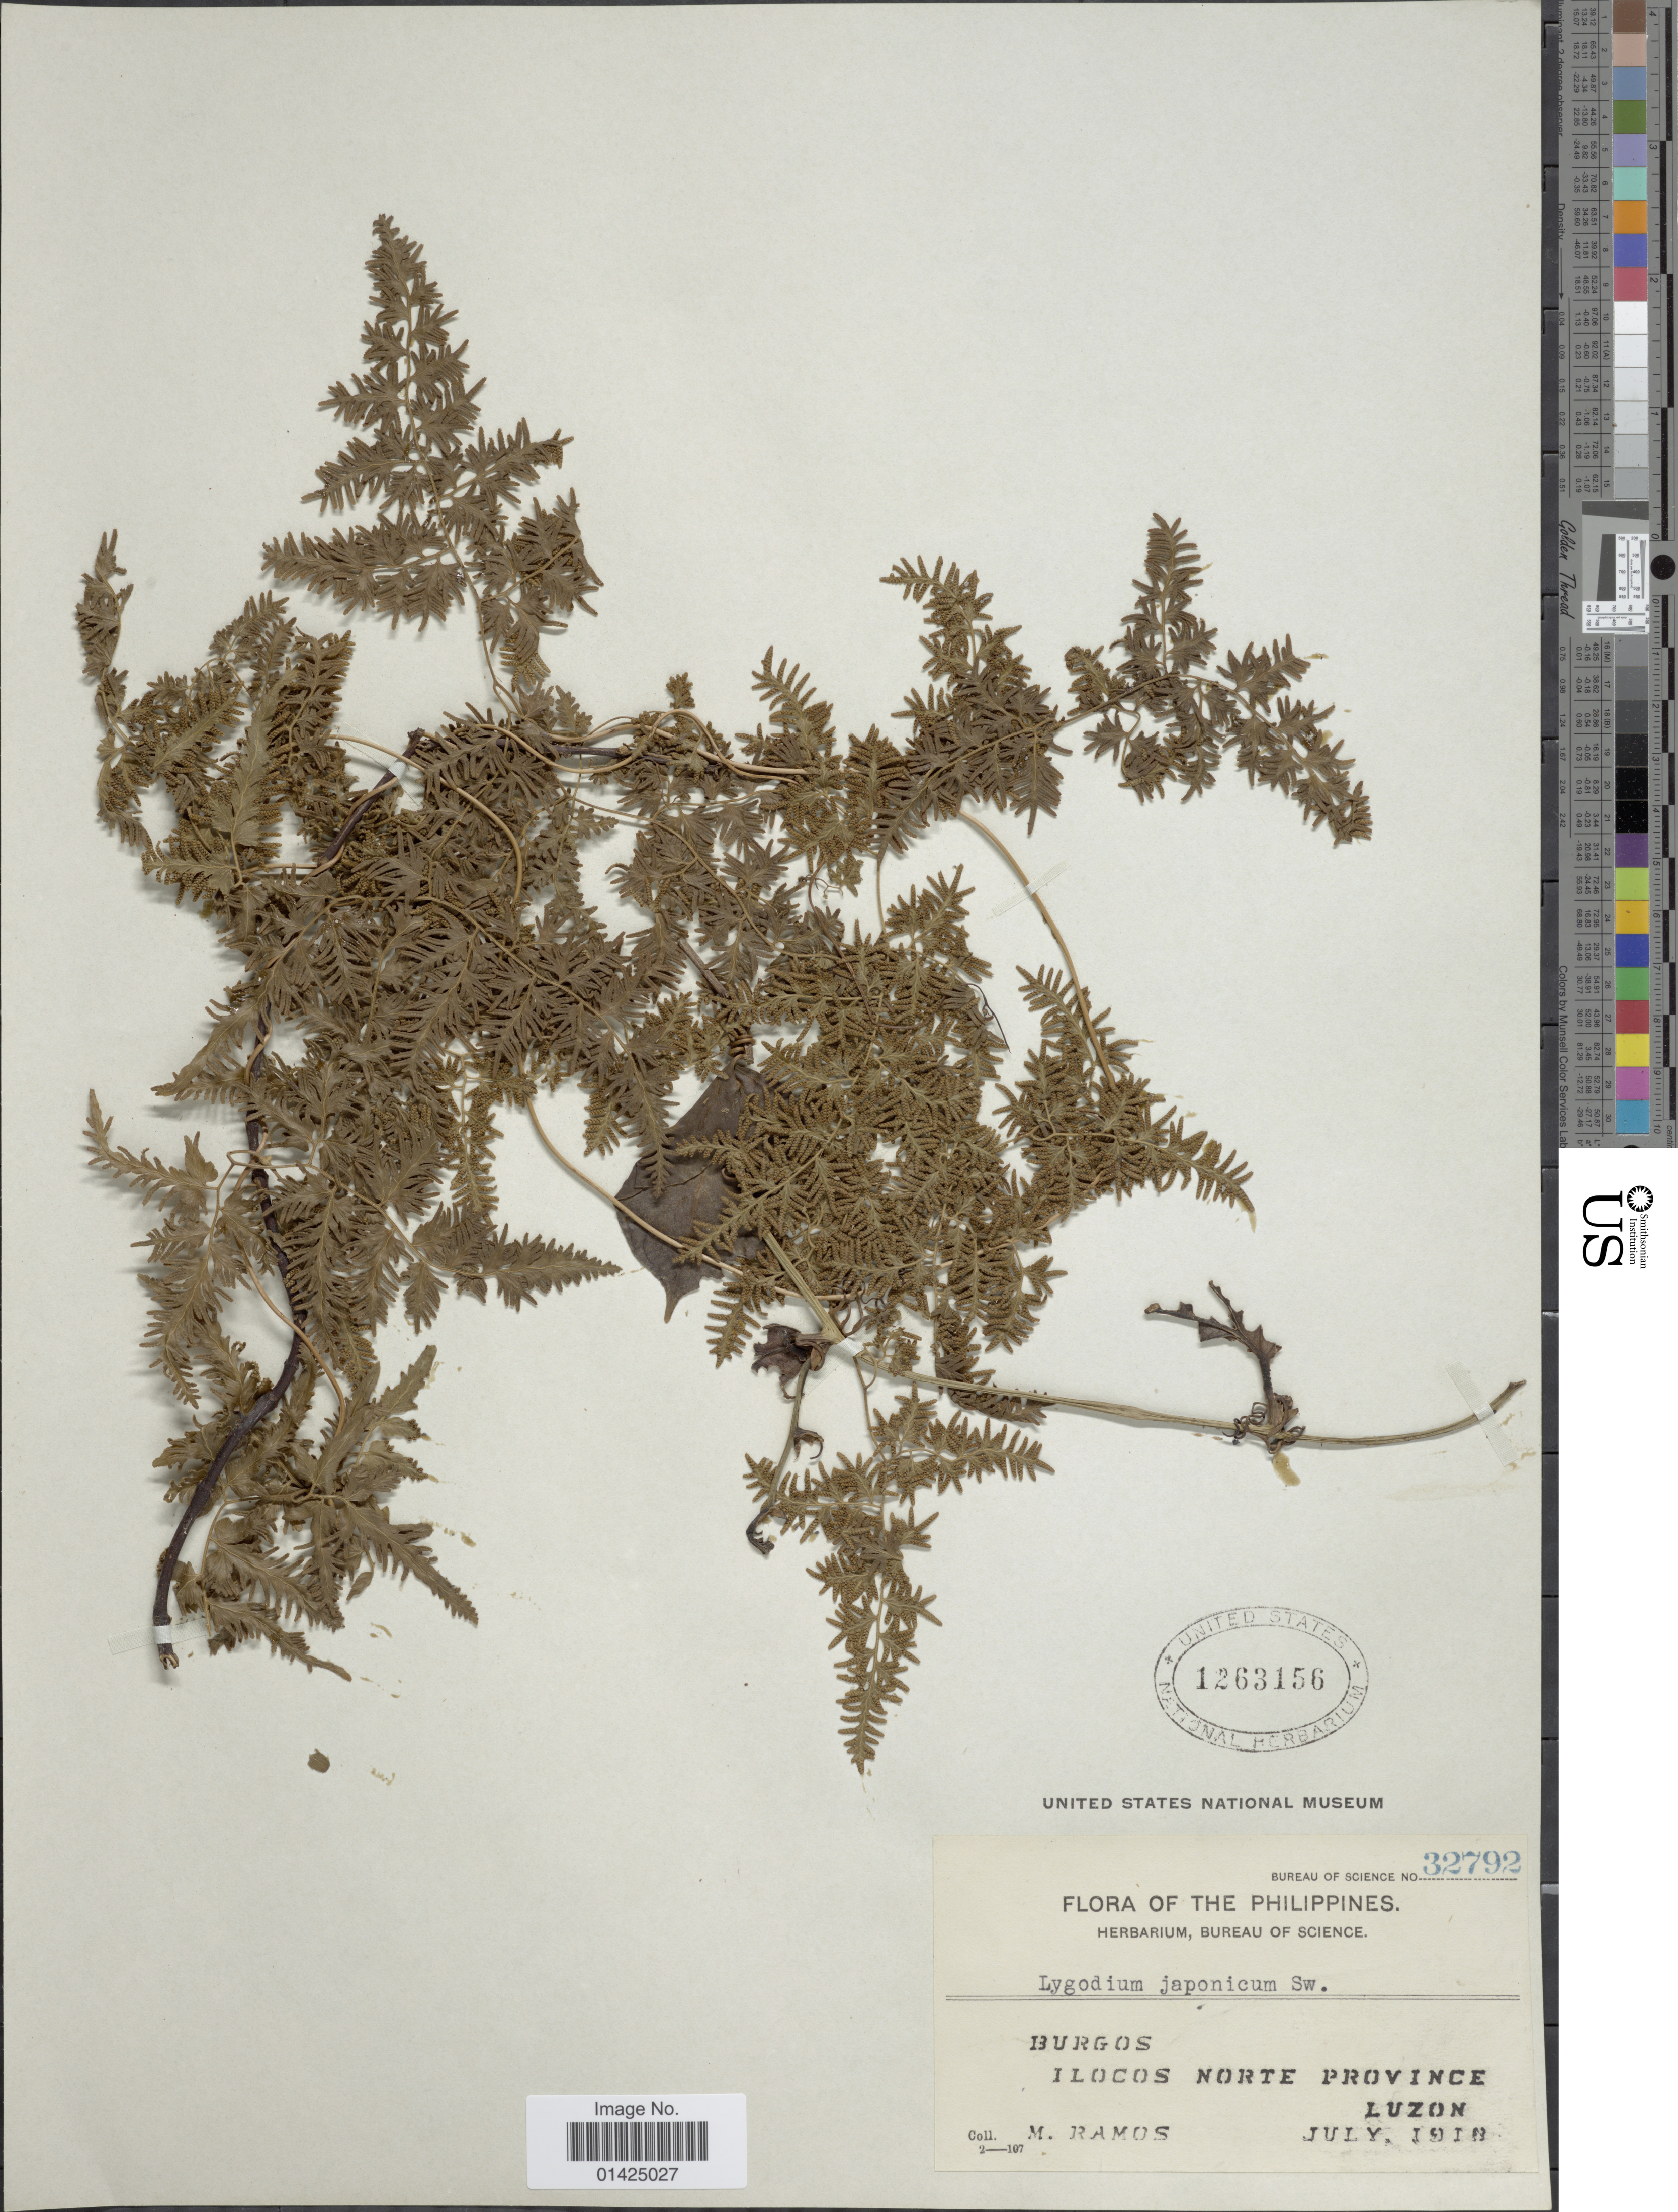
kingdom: Plantae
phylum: Tracheophyta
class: Polypodiopsida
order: Schizaeales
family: Lygodiaceae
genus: Lygodium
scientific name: Lygodium japonicum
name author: (Thunb.) Sw.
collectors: M. Ramos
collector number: Bureau of Science 32792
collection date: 1918-07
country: Philippines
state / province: Ilocos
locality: Burgos, Ilocos Norte Province, Luzon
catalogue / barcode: US 1263156